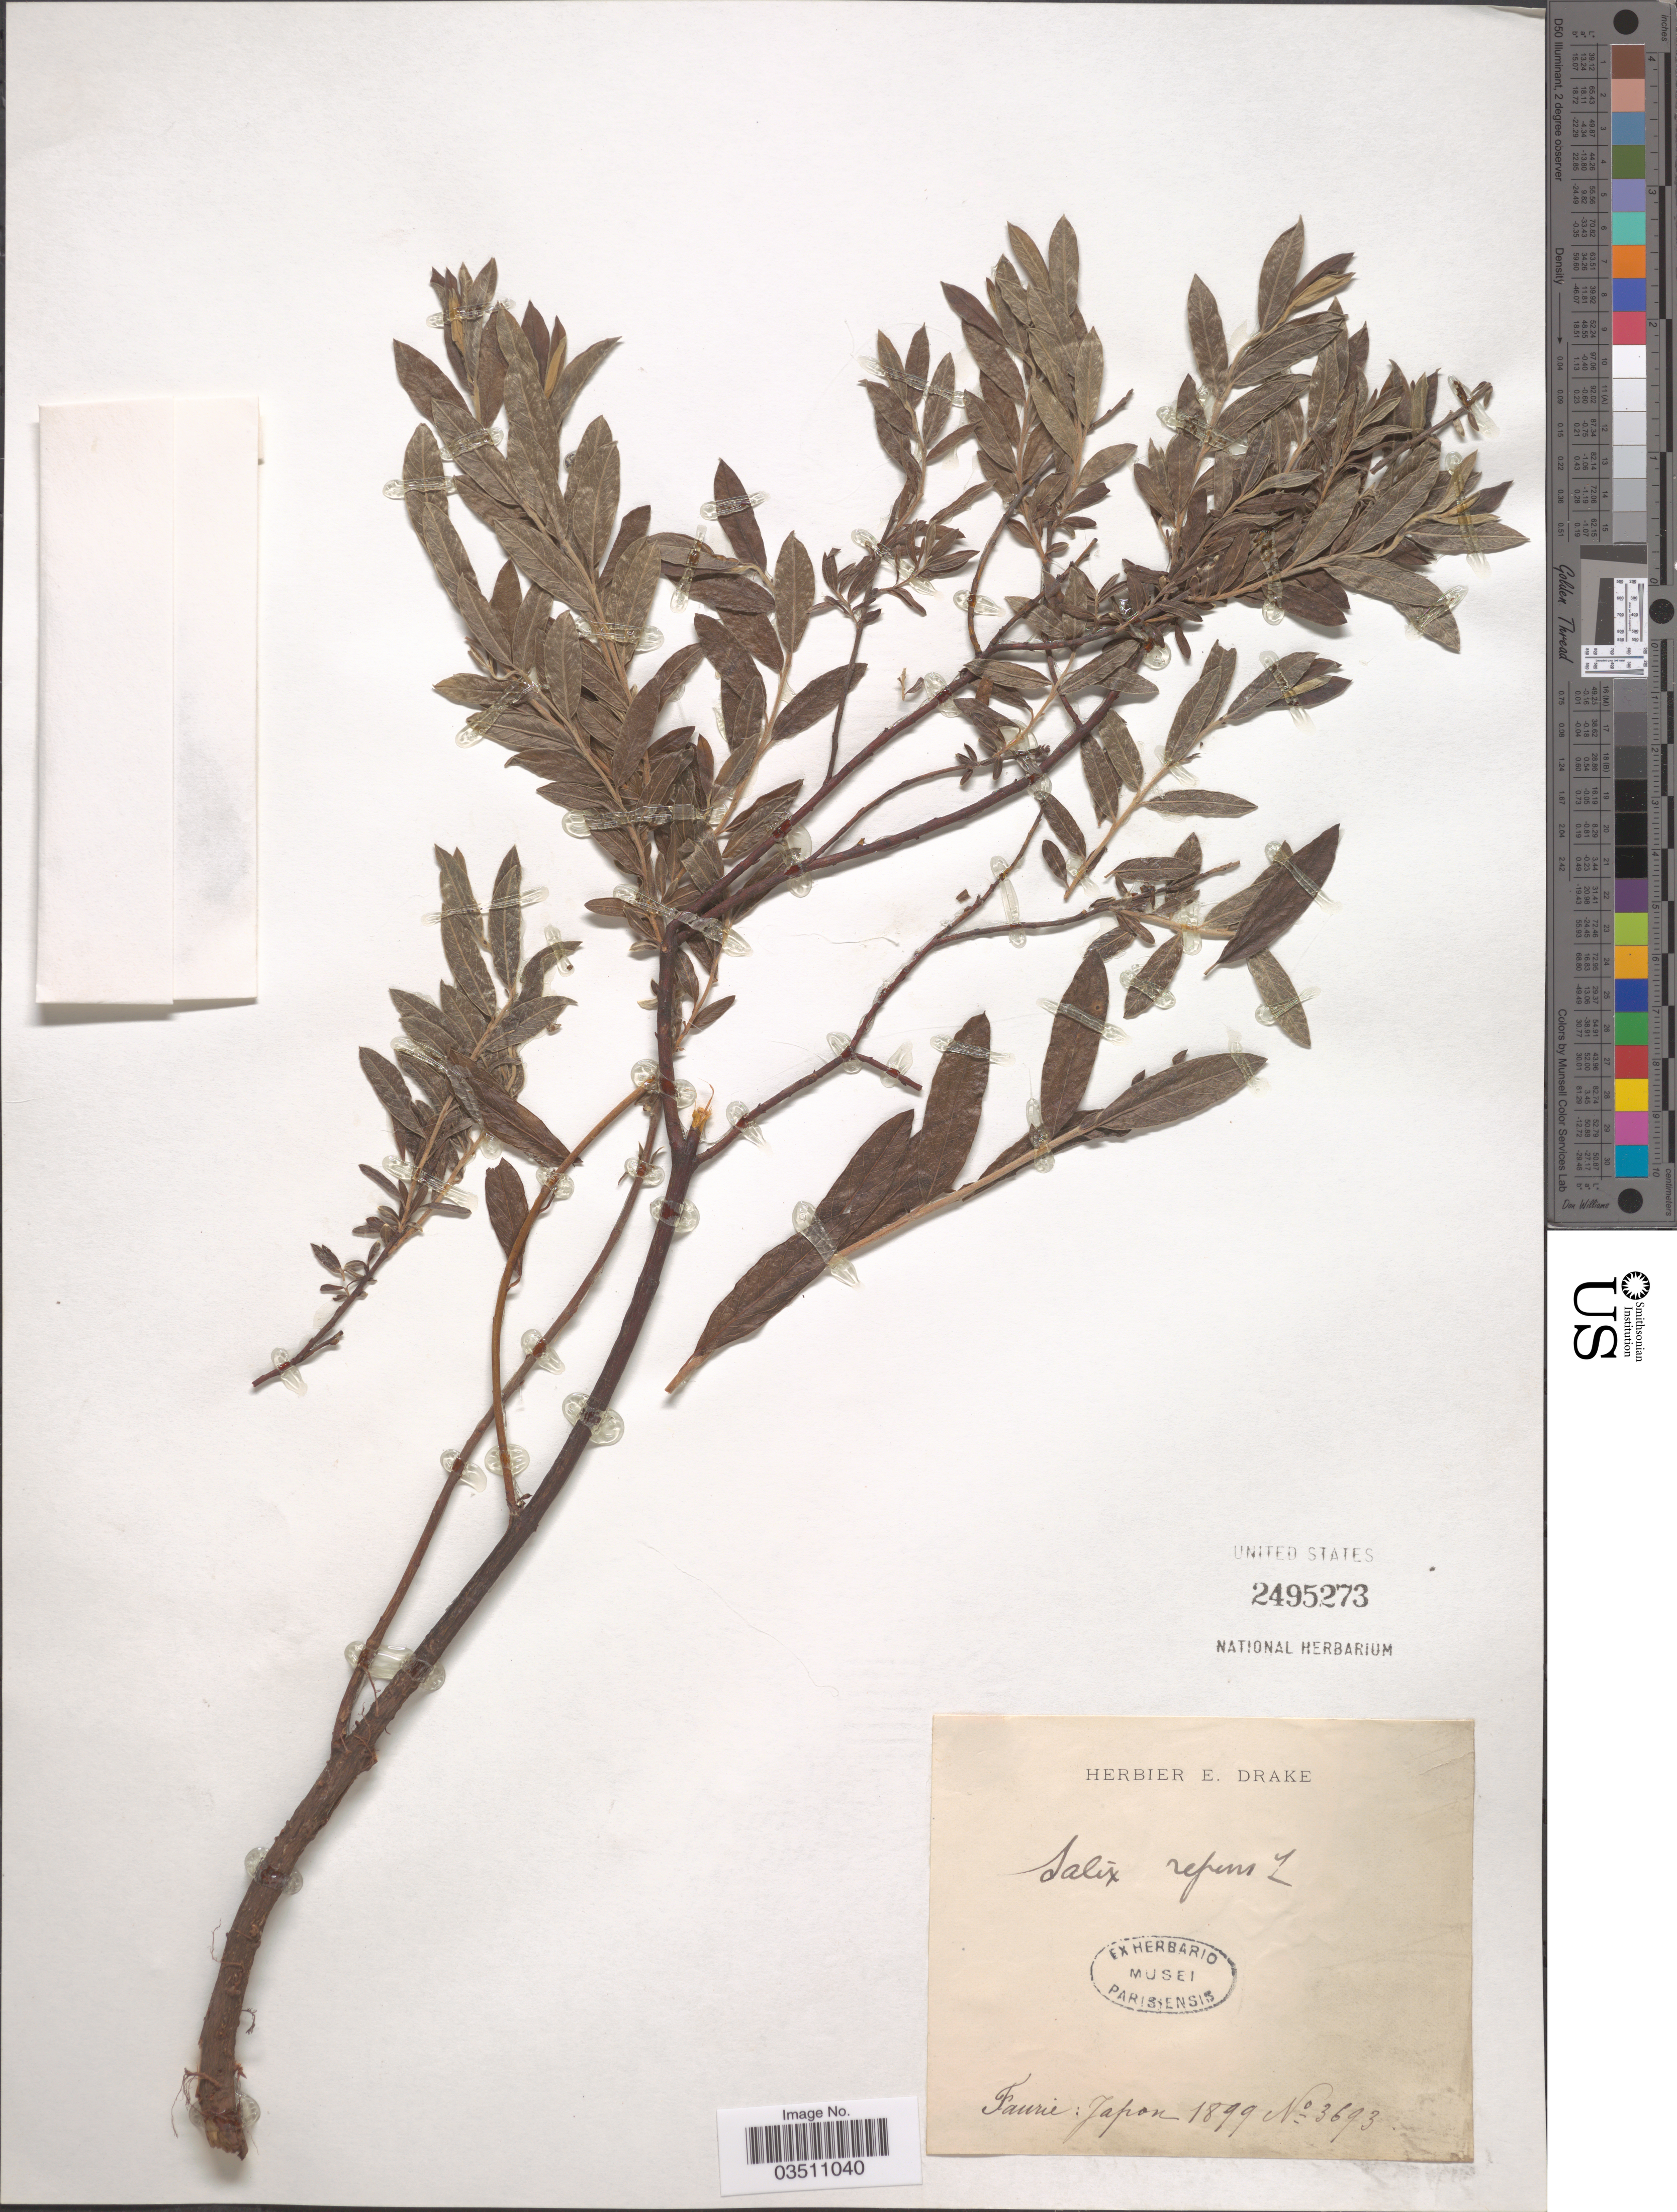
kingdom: Plantae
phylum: Tracheophyta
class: Magnoliopsida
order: Malpighiales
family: Salicaceae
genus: Salix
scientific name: Salix repens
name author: L.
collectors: -. Faurie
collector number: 3693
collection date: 1899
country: Japan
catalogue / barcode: US 2495273